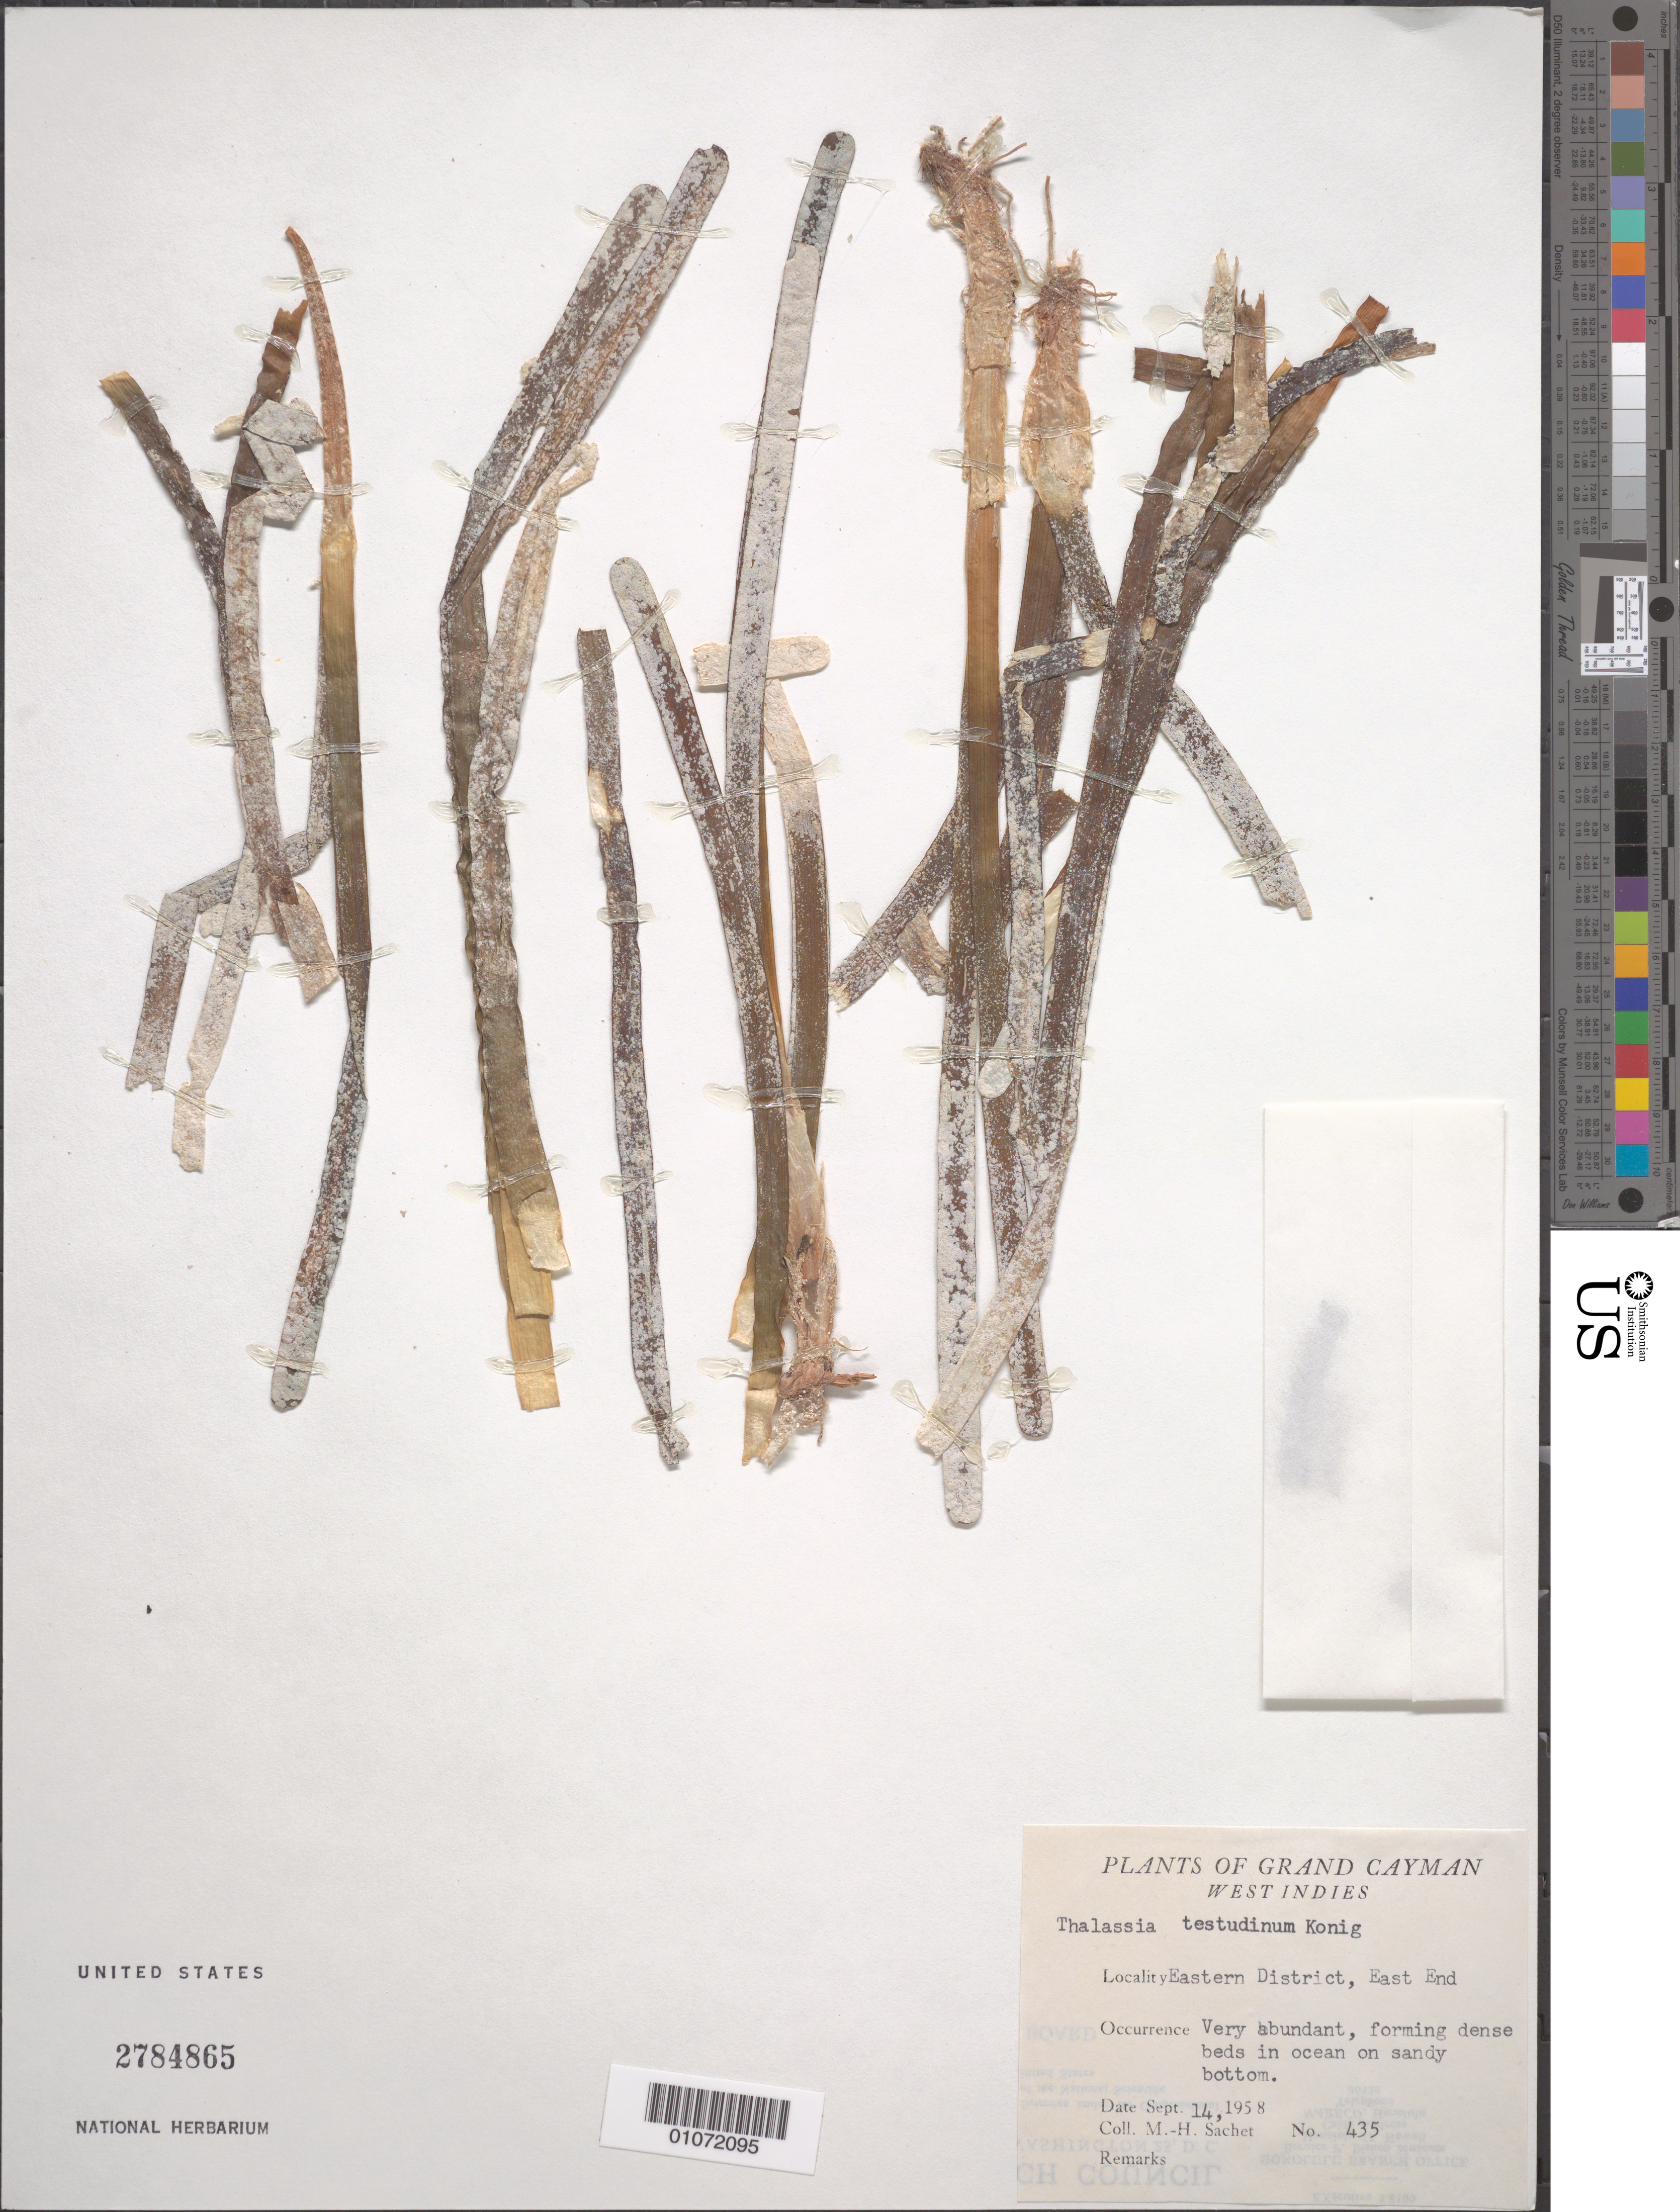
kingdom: Plantae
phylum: Tracheophyta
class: Liliopsida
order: Alismatales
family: Hydrocharitaceae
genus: Thalassia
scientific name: Thalassia testudinum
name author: Banks & Sol. ex K.D. Koenig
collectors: M.-H. Sachet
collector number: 435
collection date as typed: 14 Sep 1958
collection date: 1958-09-14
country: Cayman Islands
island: Grand Cayman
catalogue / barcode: US 2784865